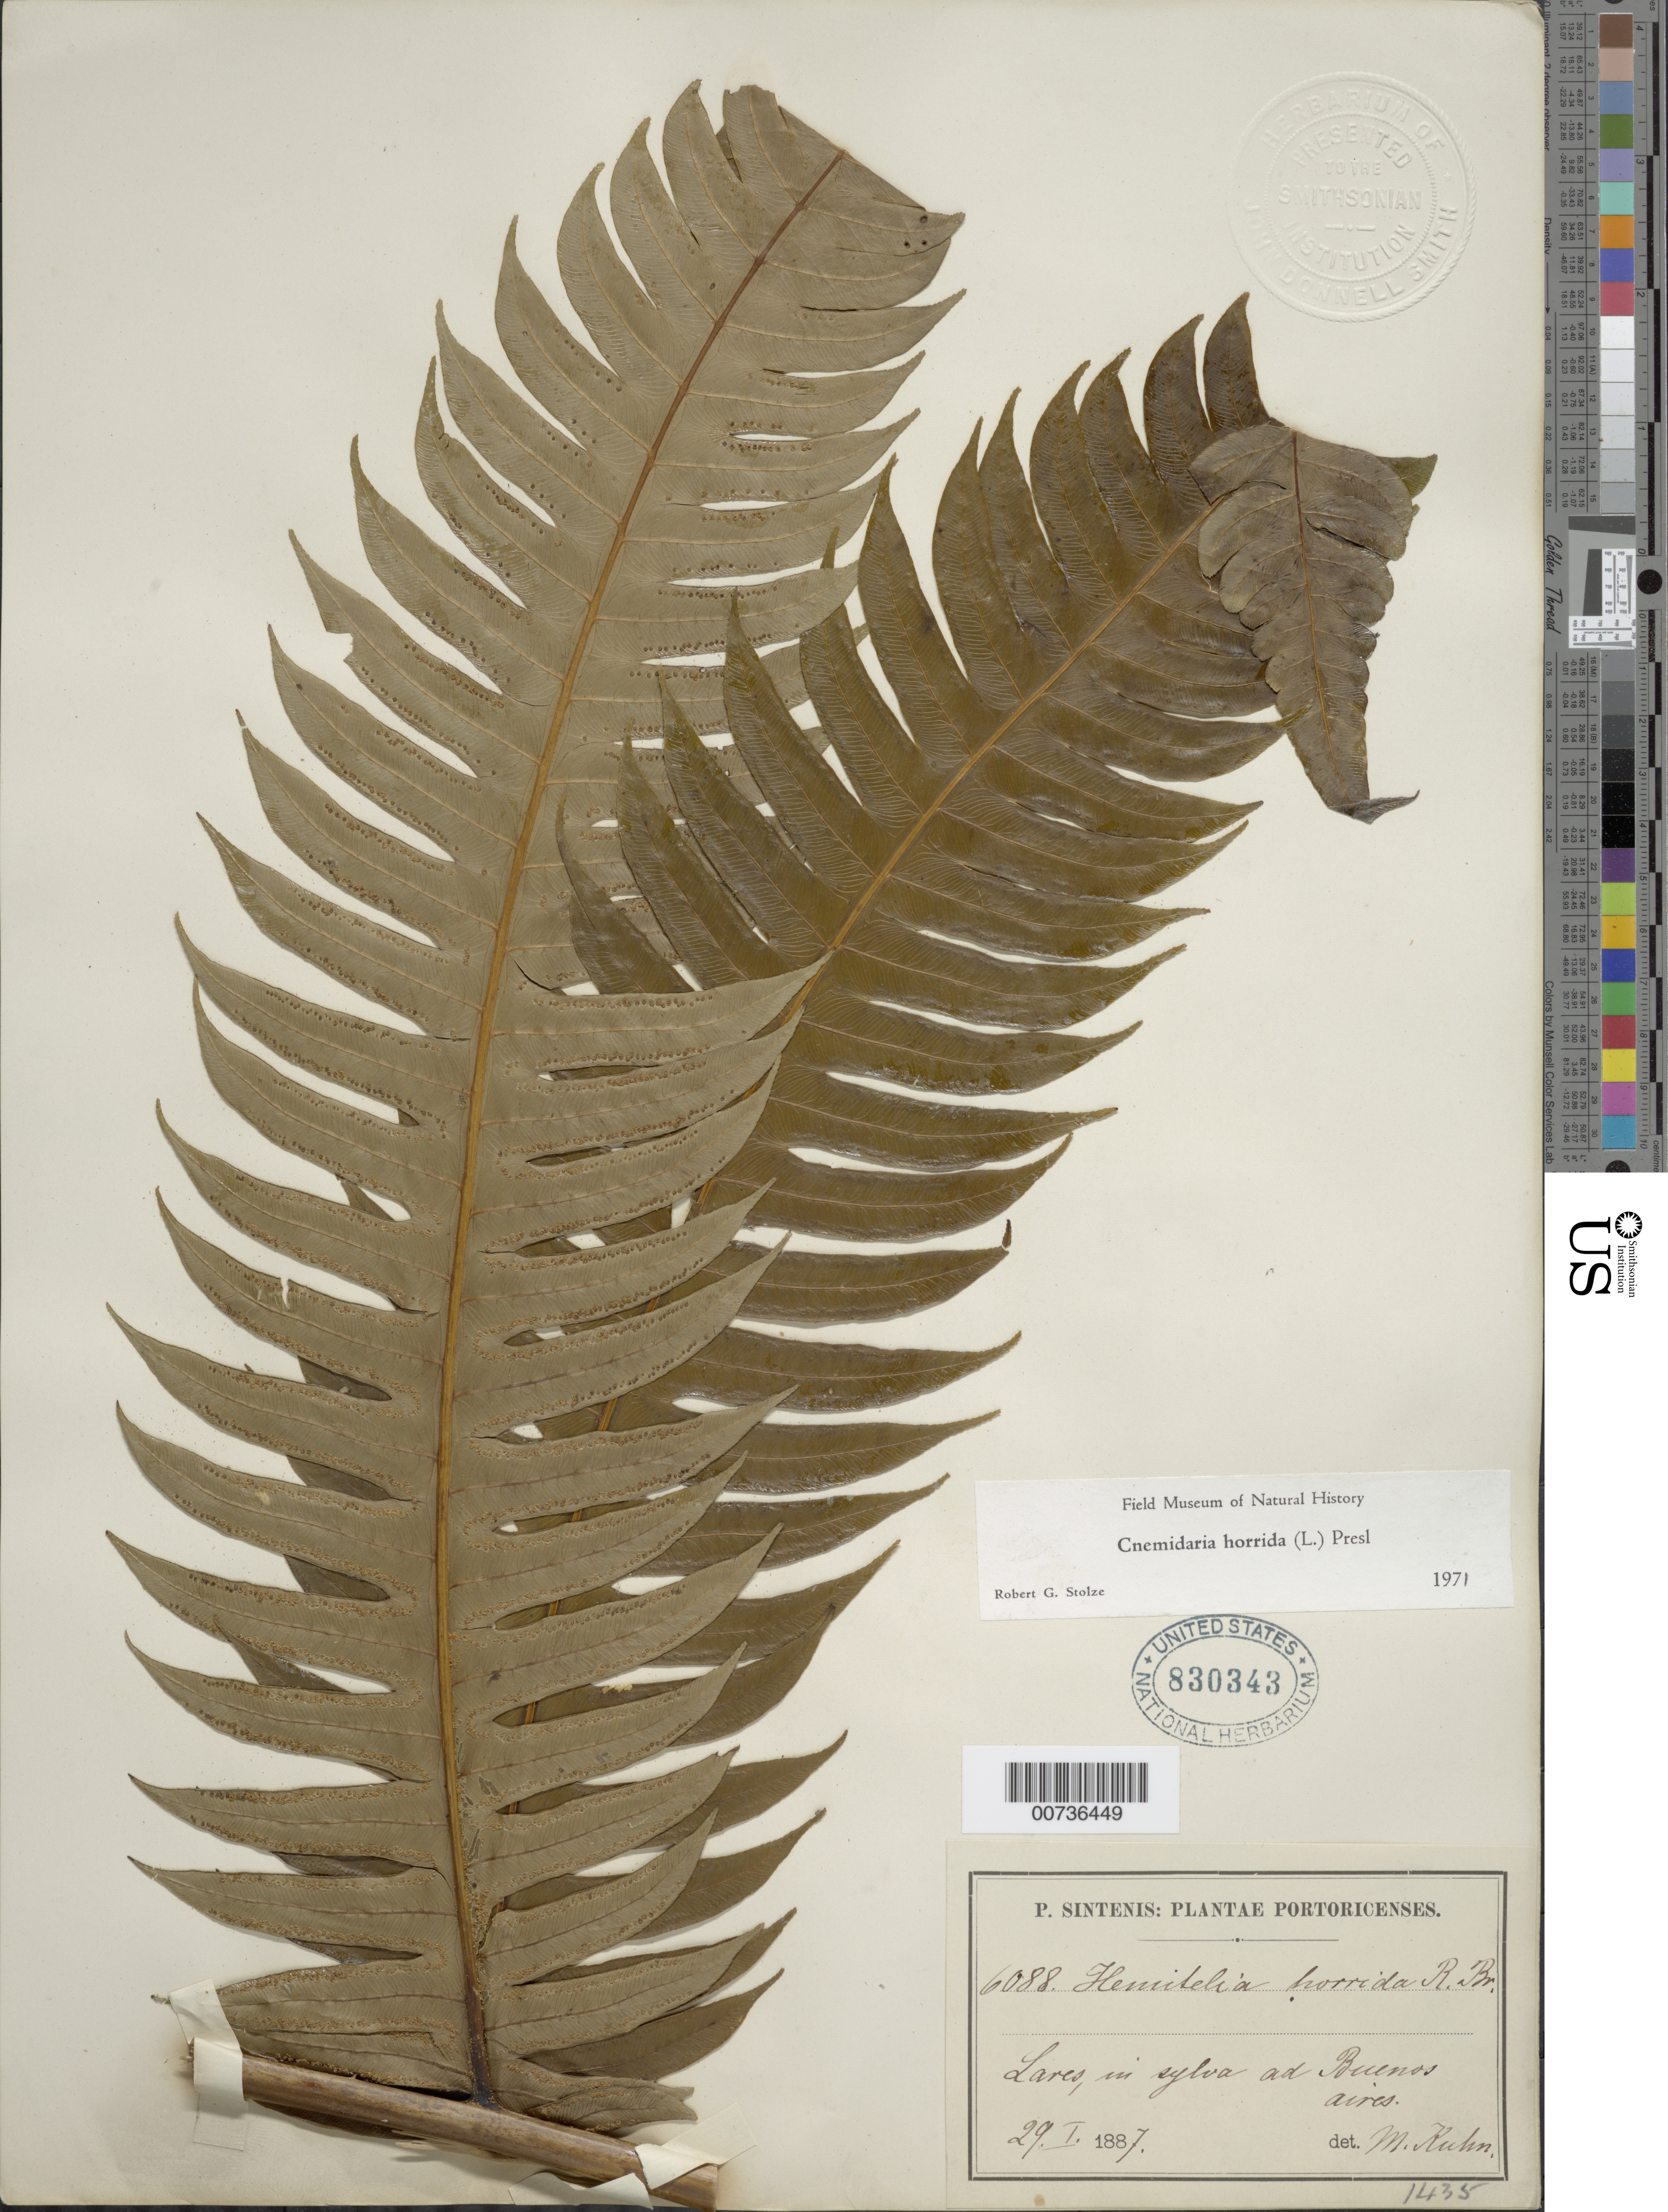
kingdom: Plantae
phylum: Tracheophyta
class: Polypodiopsida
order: Cyatheales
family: Cyatheaceae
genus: Cyathea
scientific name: Cyathea horrida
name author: (L.) Sm.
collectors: P. Sintenis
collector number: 6088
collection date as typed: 29 Jan 1887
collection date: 1887-01-29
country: Puerto Rico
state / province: Lares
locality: Lares, in silva ad Buenos Aires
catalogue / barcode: US 830343